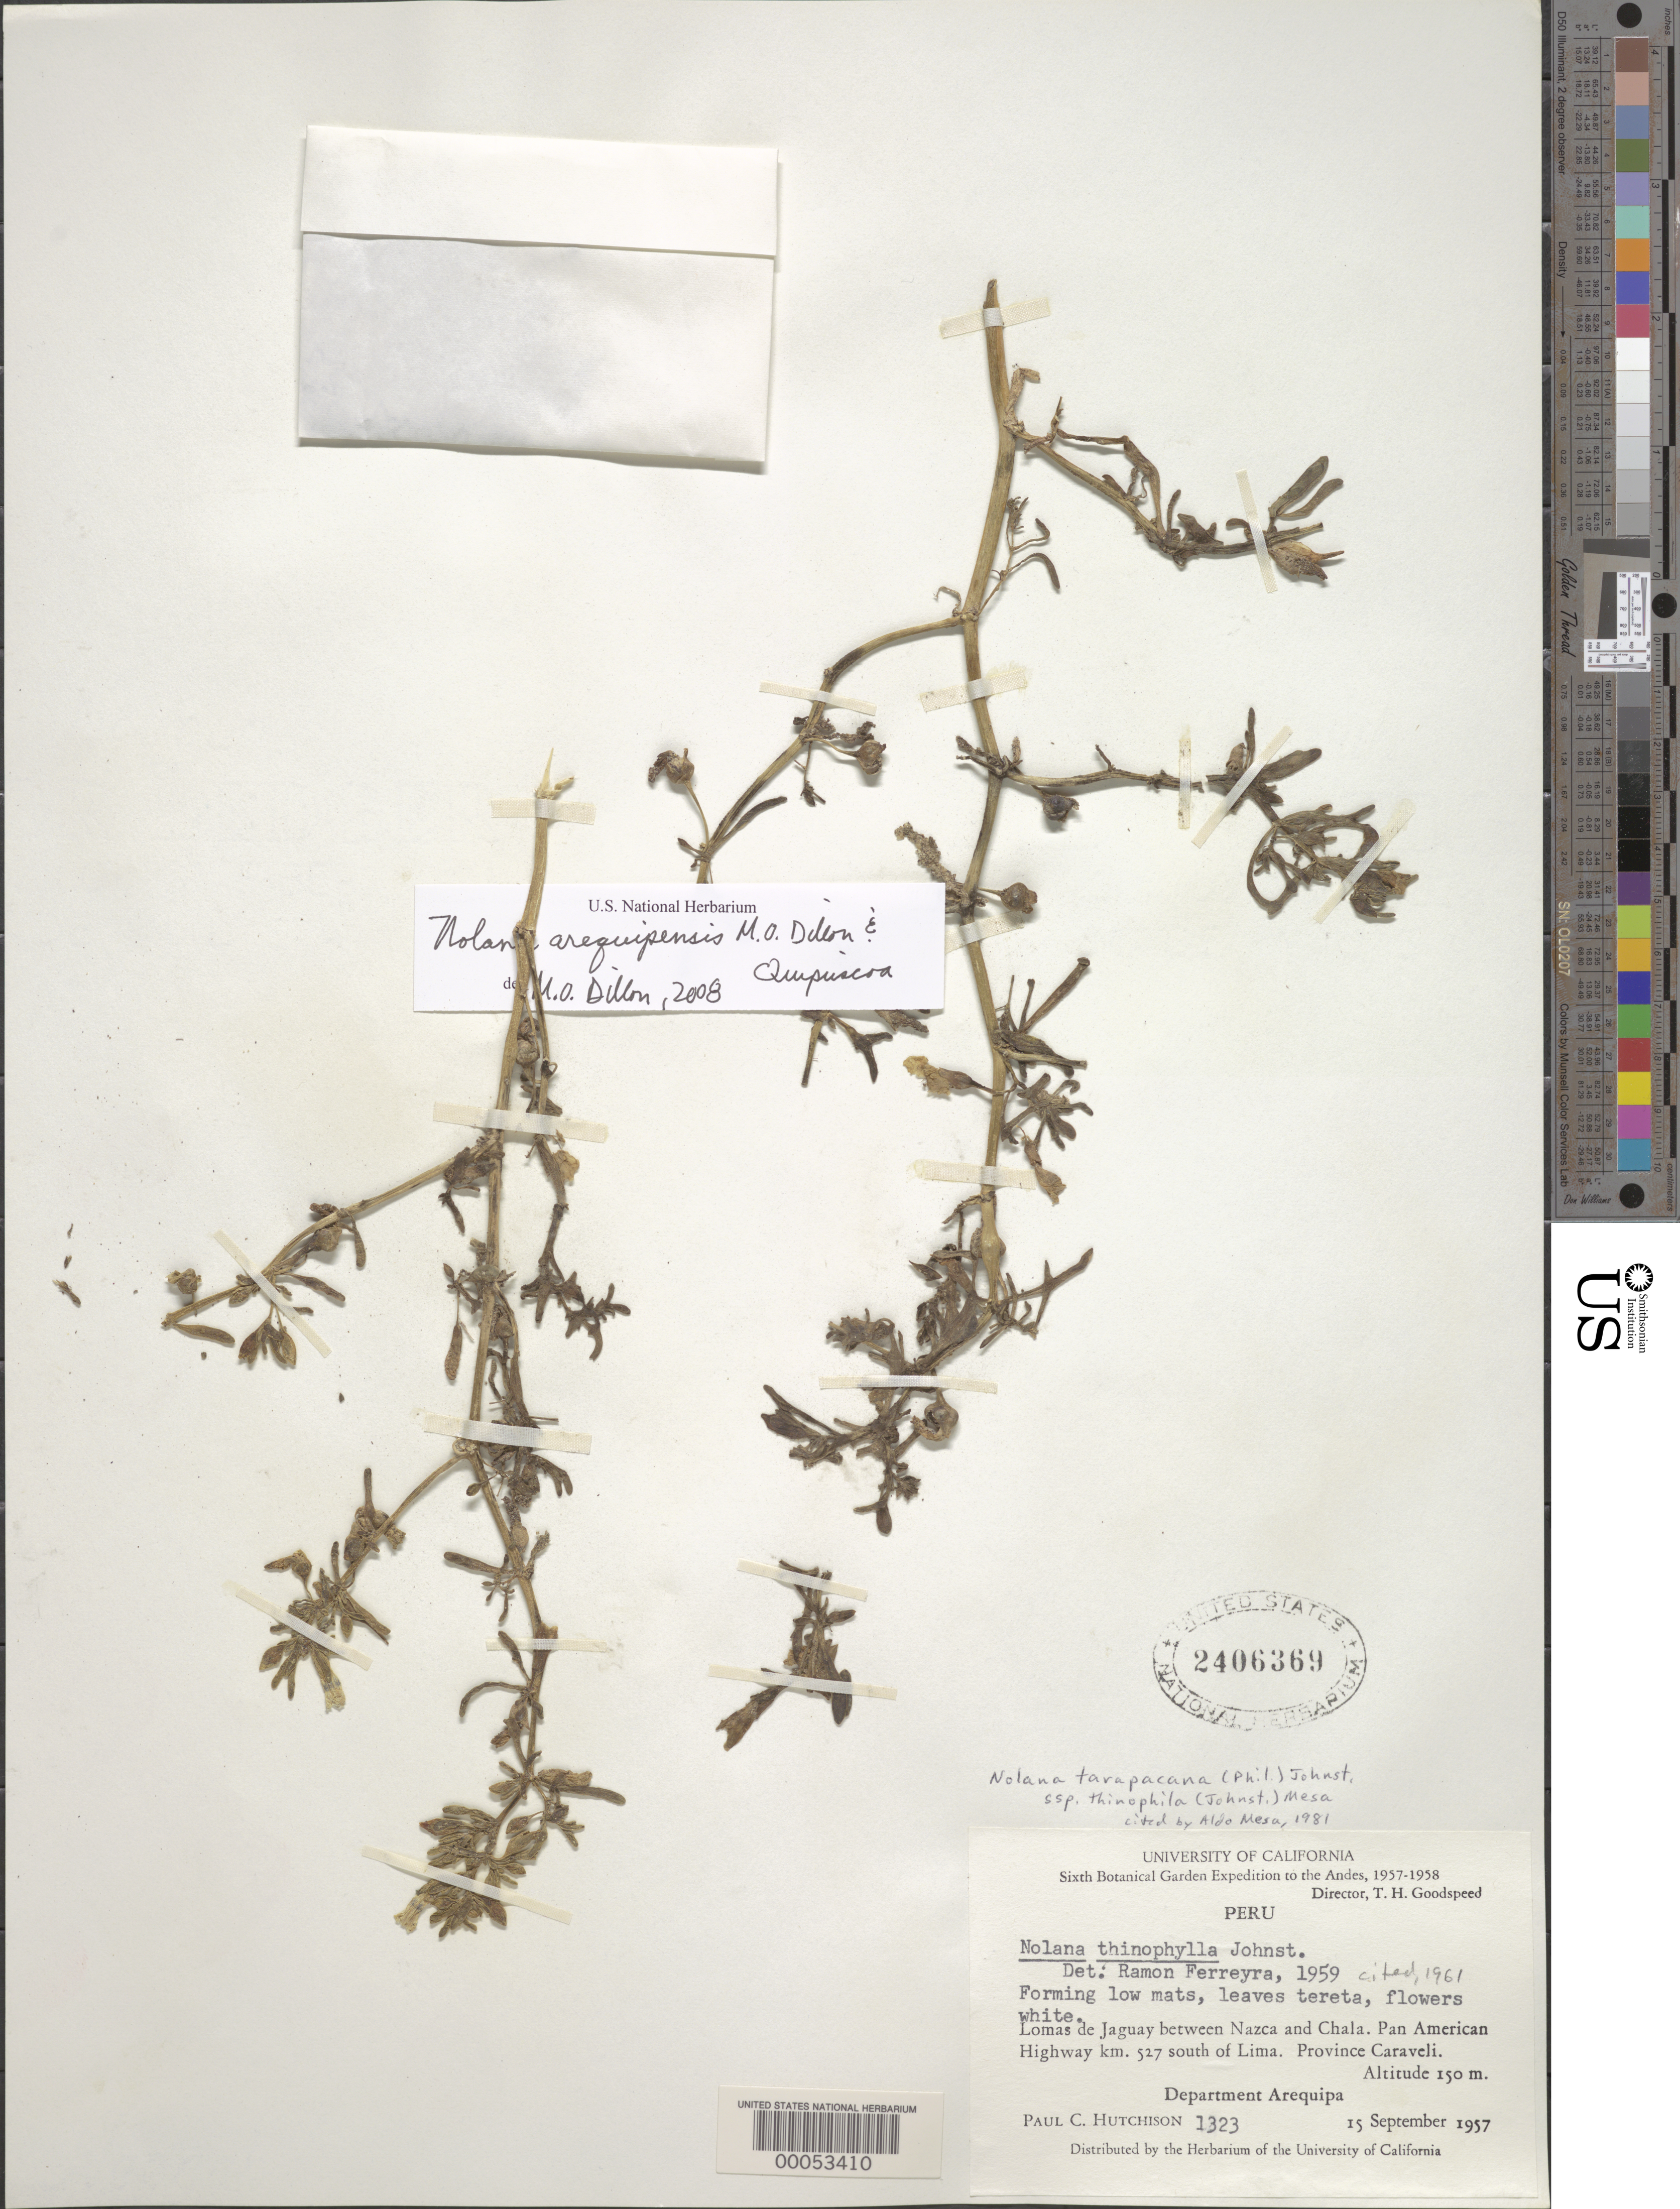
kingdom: Plantae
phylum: Tracheophyta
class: Magnoliopsida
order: Solanales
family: Solanaceae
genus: Nolana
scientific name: Nolana tarapacana subsp. thinophila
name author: (I.M. Johnst.) Mesa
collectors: P. C. Hutchison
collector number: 1323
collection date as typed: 15 Sep 1957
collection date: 1957-09-15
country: Peru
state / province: Arequipa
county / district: Caravelí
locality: Lomas de Jaguay [?] between Nazca and Chala, Pan American Highway km 527 S of Lima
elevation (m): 150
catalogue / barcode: US 2406369